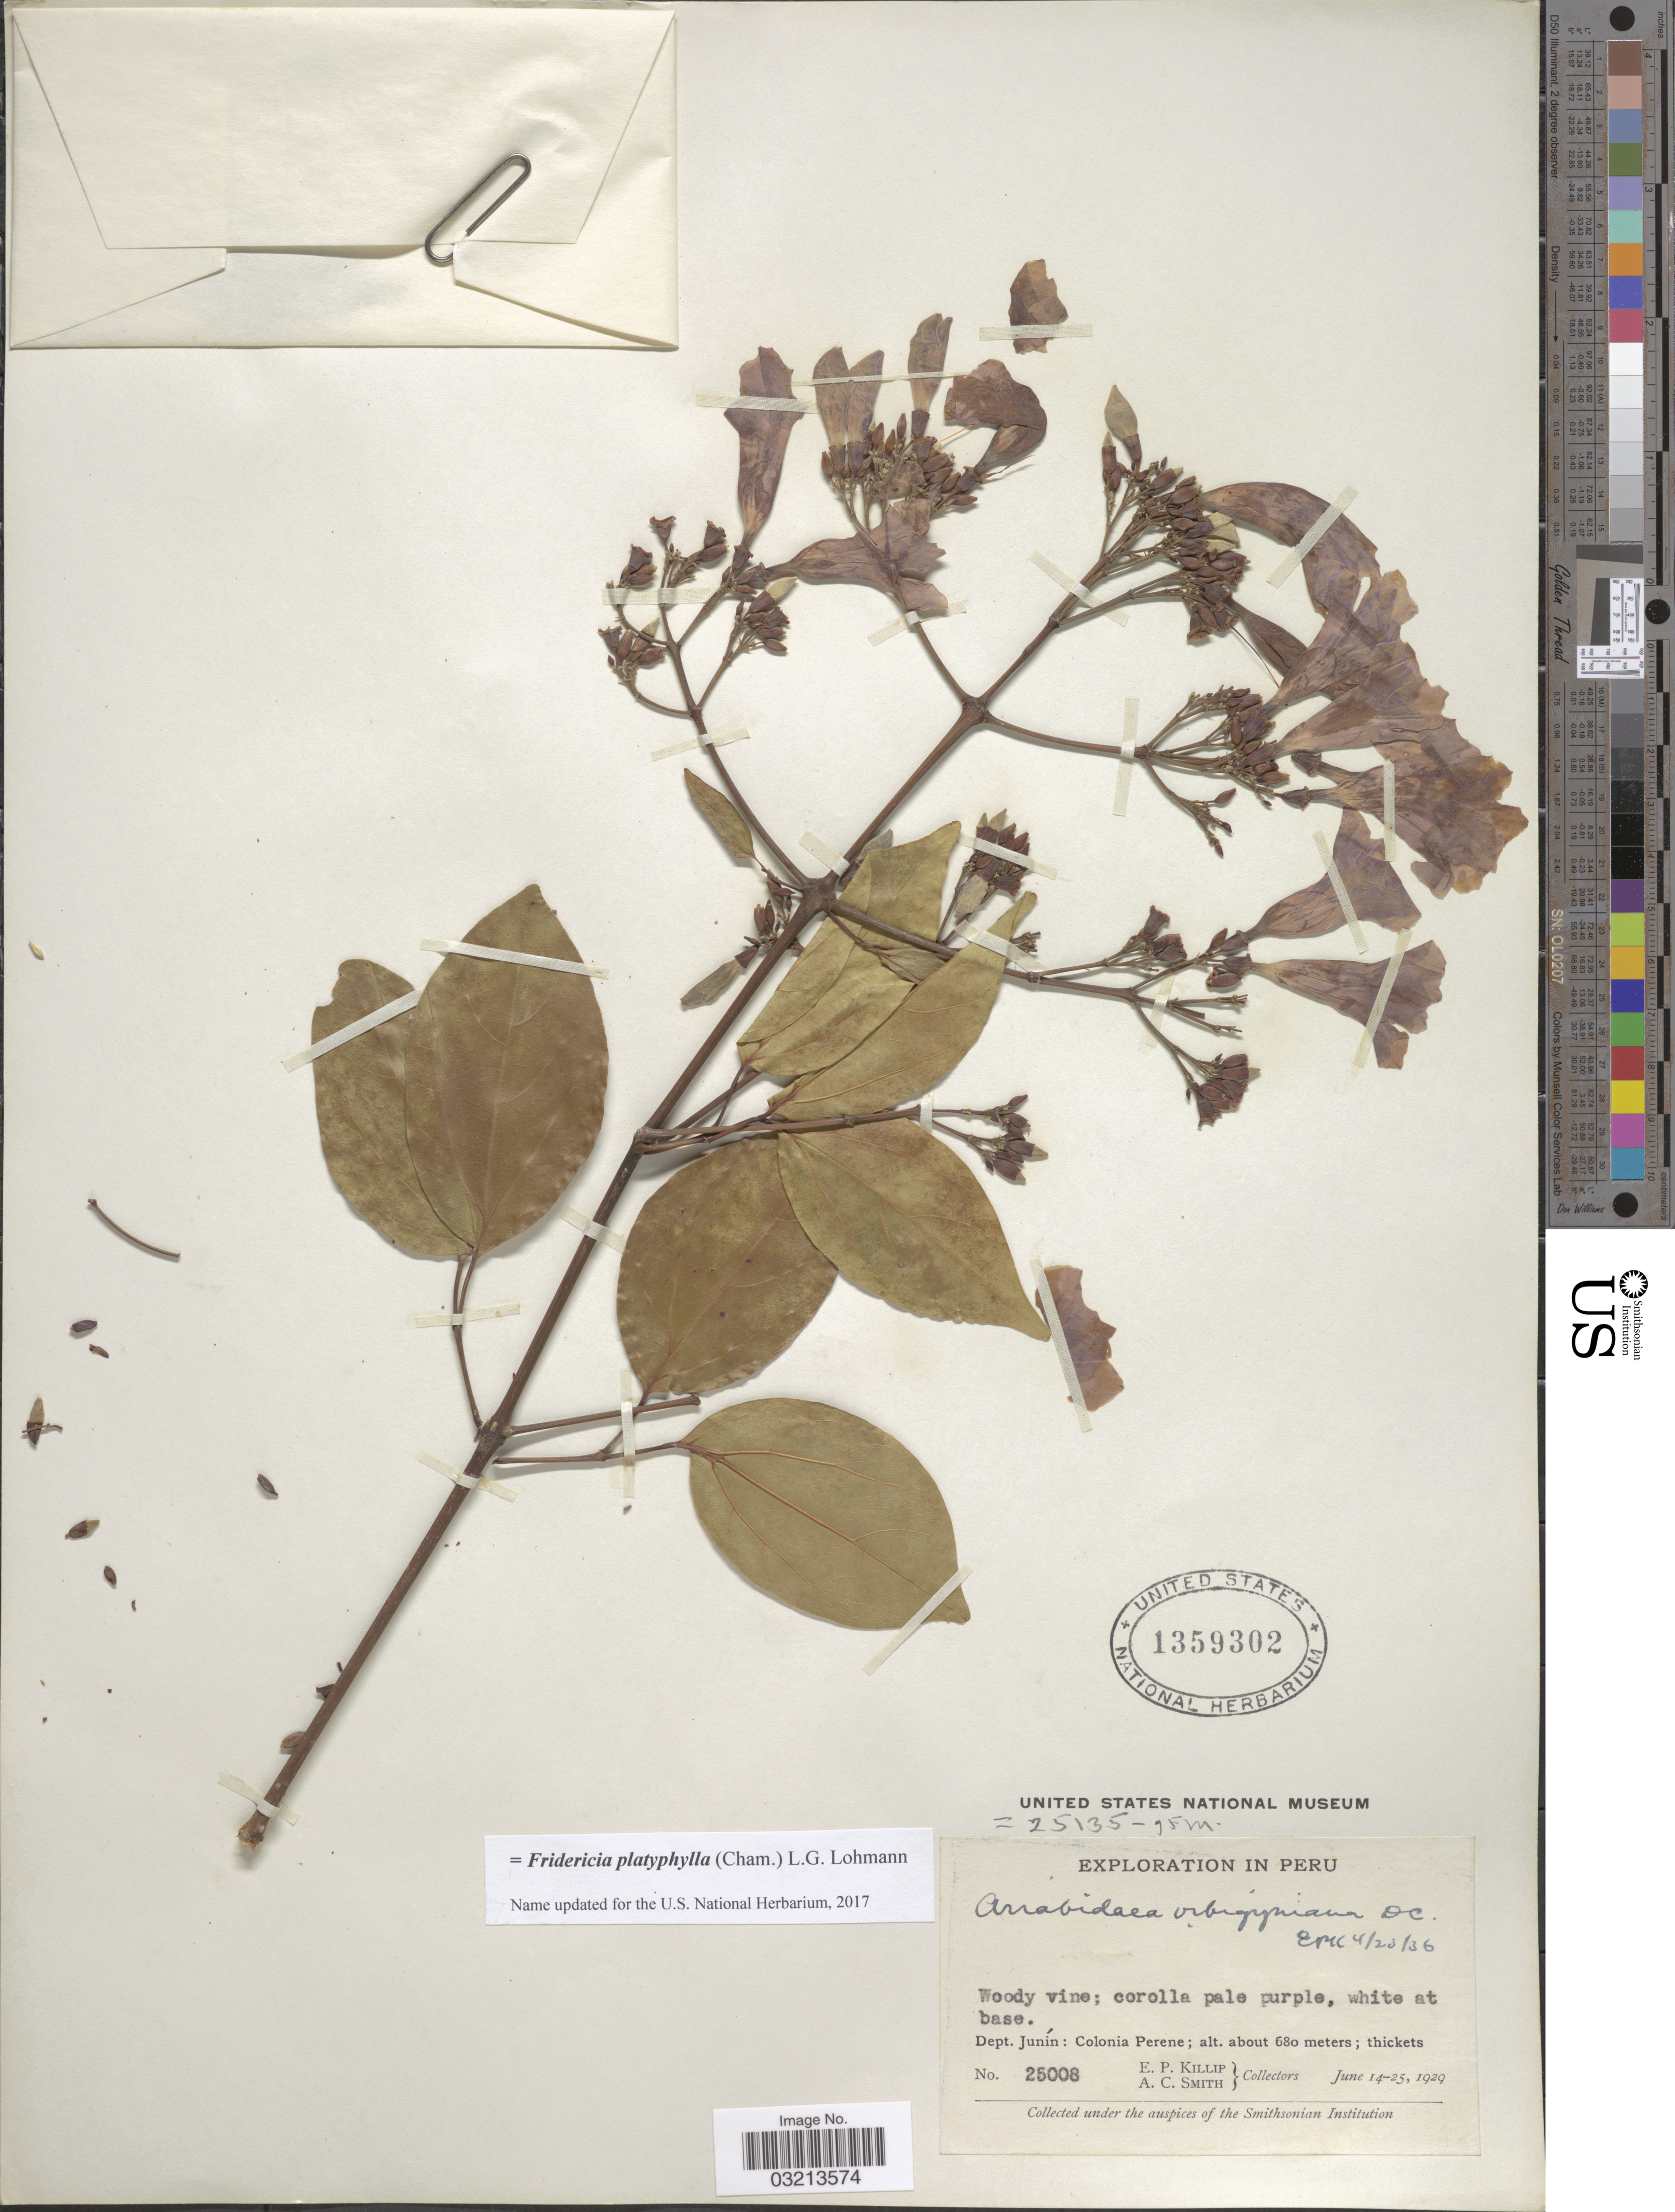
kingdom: Plantae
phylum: Tracheophyta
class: Magnoliopsida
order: Lamiales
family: Bignoniaceae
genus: Fridericia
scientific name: Fridericia platyphylla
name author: (Cham.) L.G. Lohmann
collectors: E. P. Killip & A. C. Smith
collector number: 25008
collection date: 1929-06-14/1929-06-25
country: Peru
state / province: Junín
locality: Dept. Junín: Colonia Perene.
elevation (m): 680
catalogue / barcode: US 1359302